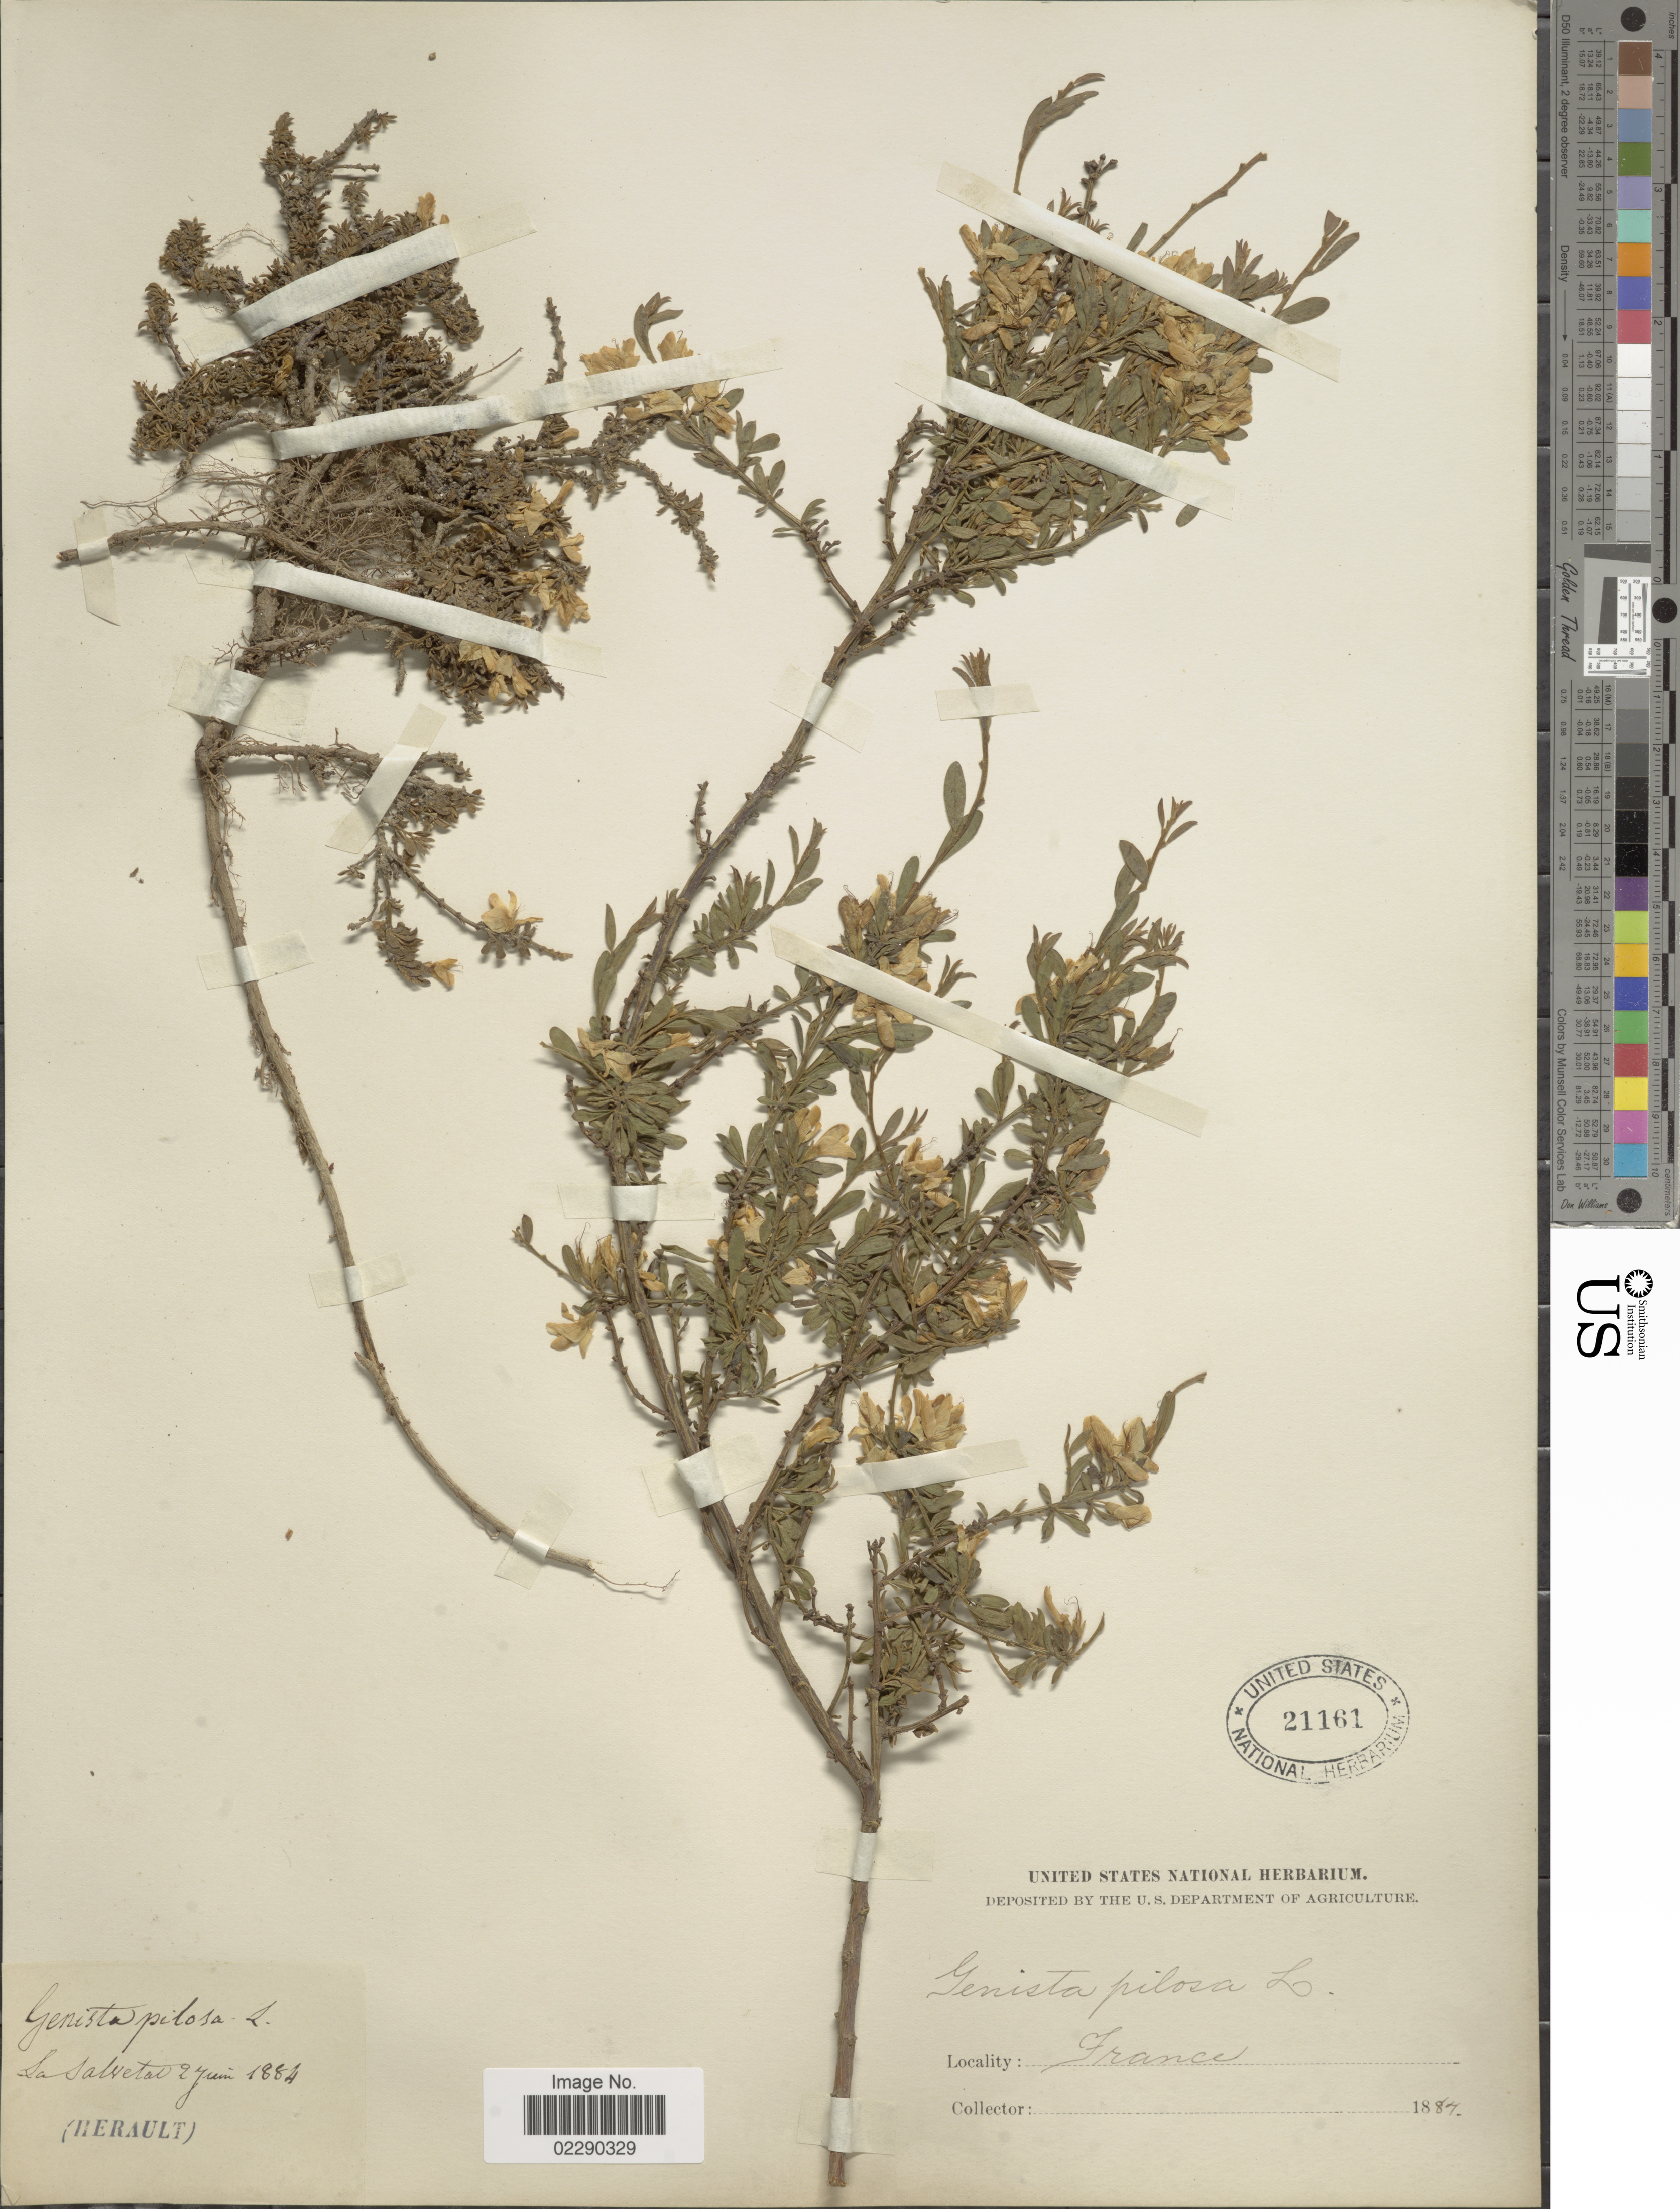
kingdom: Plantae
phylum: Tracheophyta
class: Magnoliopsida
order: Fabales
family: Fabaceae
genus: Genista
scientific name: Genista pilosa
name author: L.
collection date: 1884-06-02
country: France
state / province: Occitanie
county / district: Hérault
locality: La Salvetai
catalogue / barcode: US 21161